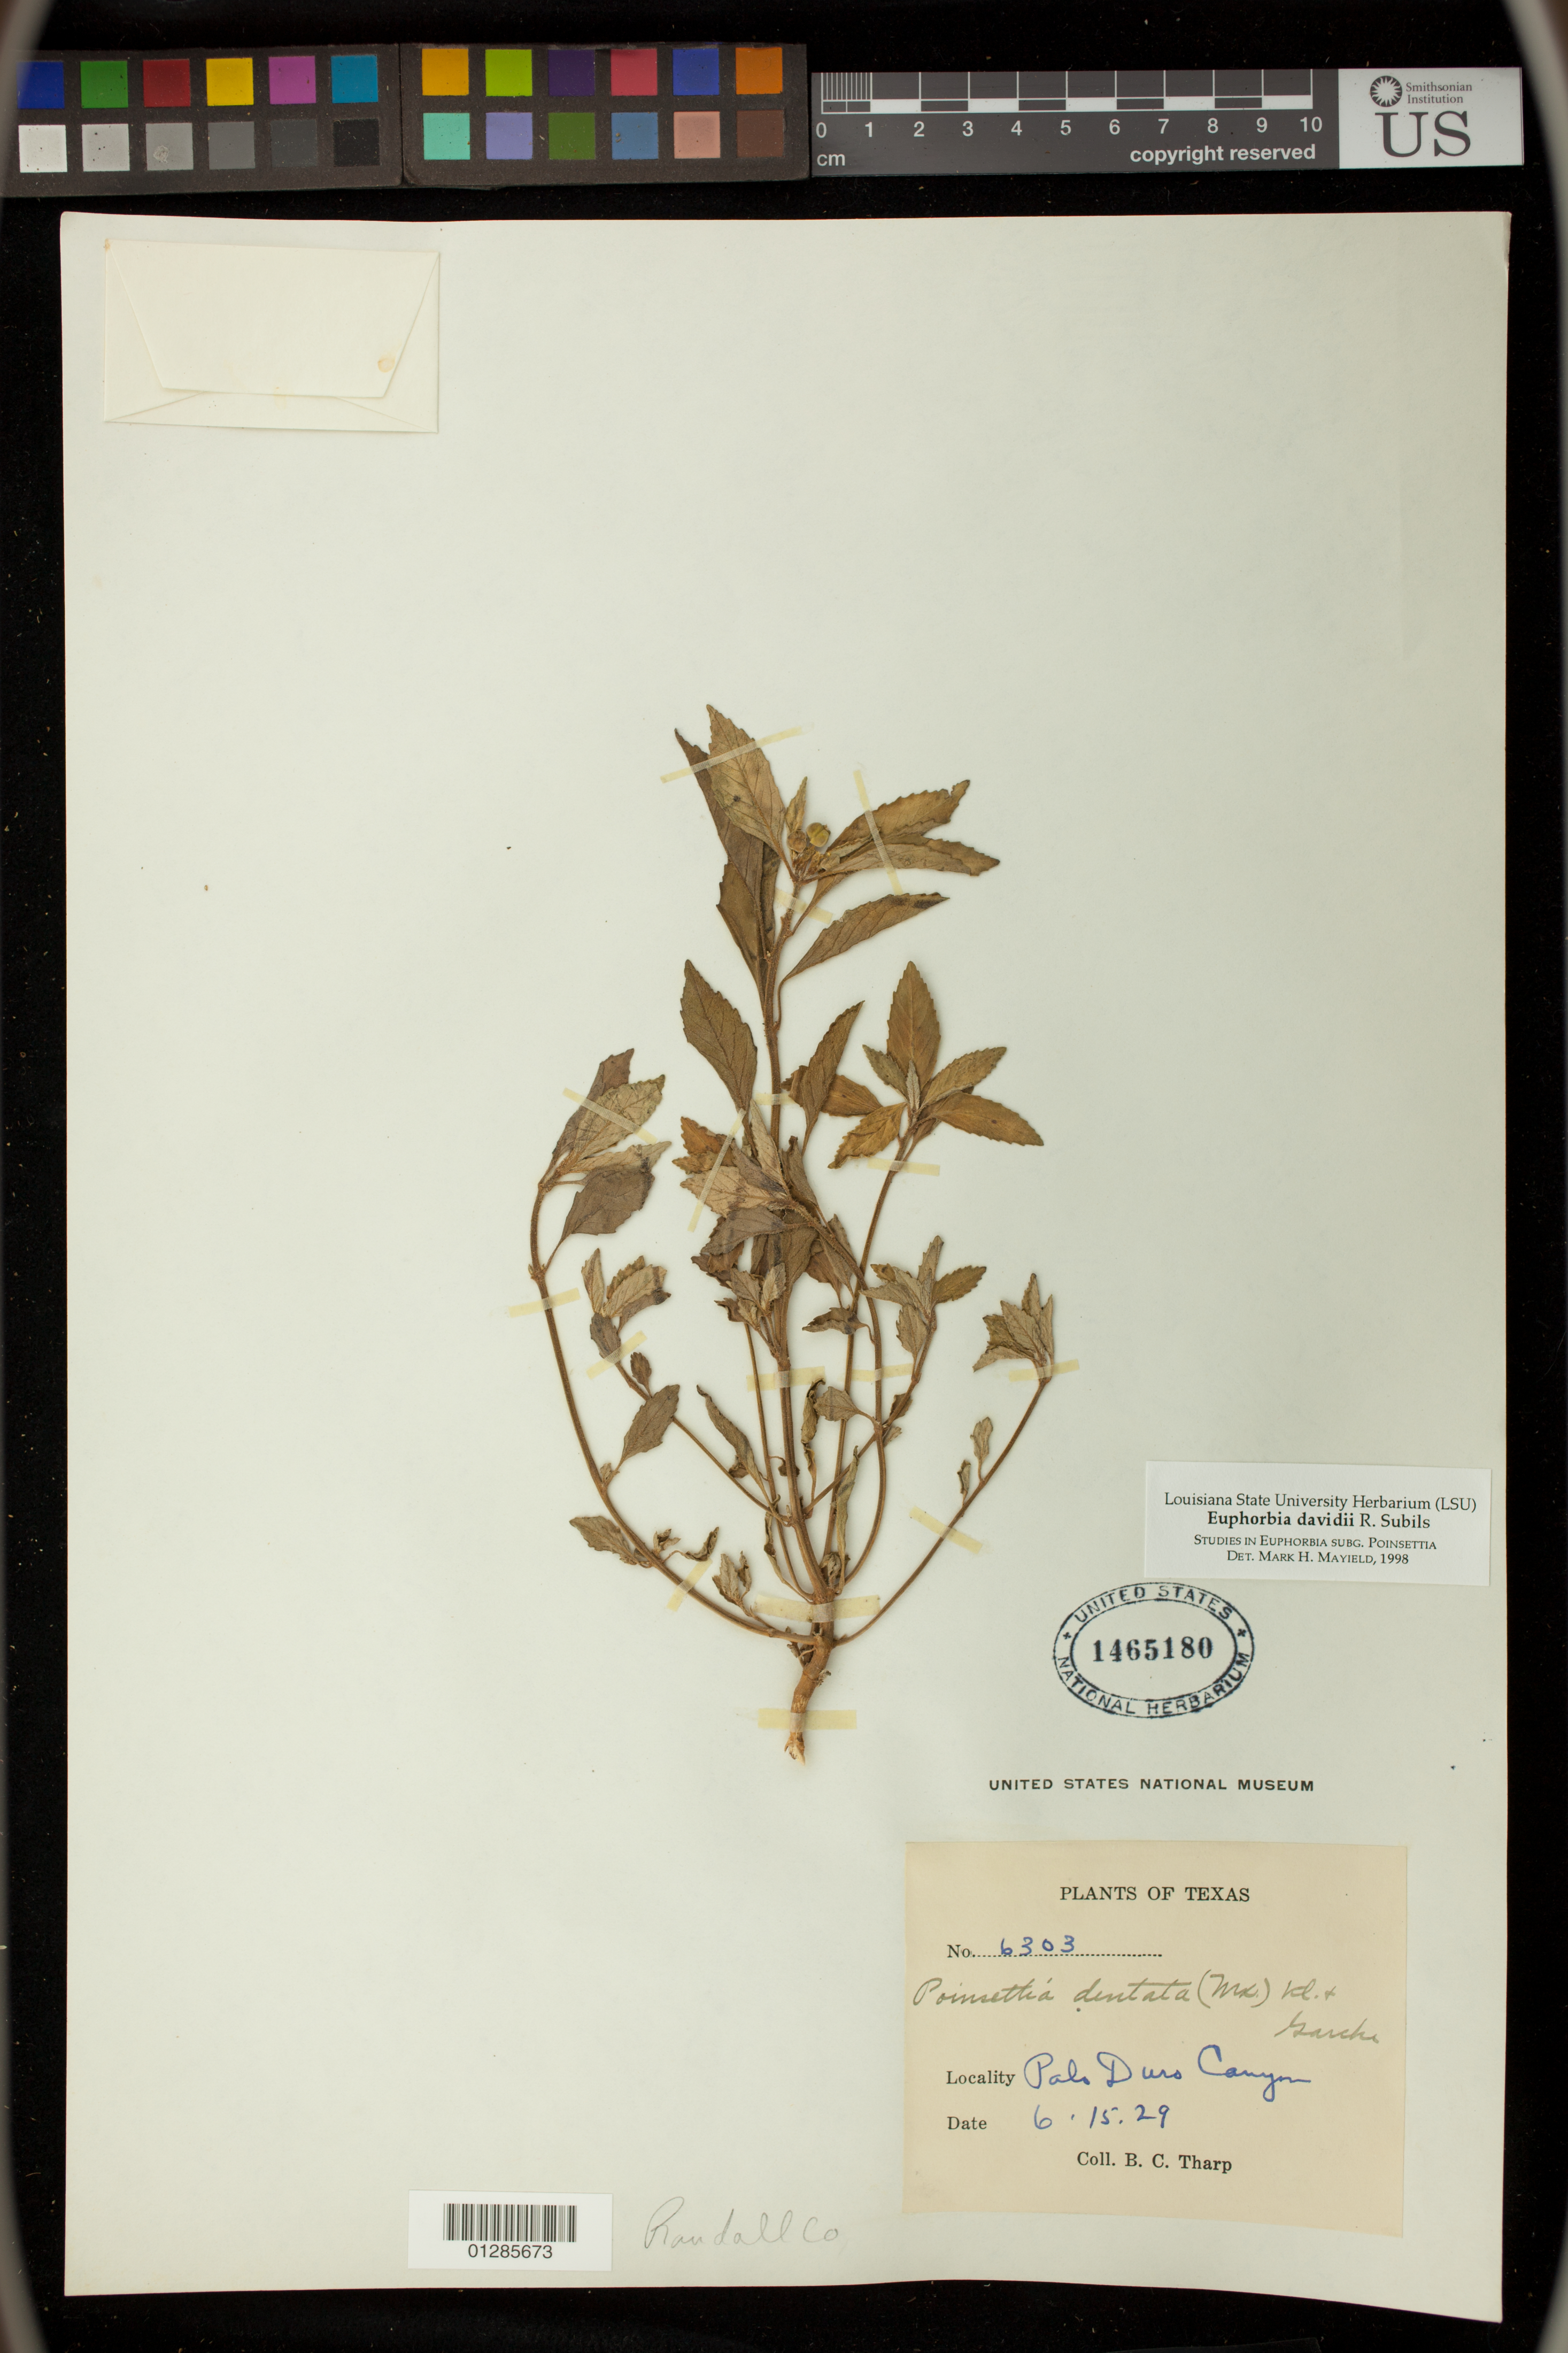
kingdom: Plantae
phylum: Tracheophyta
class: Magnoliopsida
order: Malpighiales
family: Euphorbiaceae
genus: Euphorbia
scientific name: Euphorbia davidii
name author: Subils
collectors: B. C. Tharp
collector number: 6303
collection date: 1929-06-15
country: United States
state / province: Texas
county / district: Briscoe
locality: Palo Duro Canyon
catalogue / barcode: US 1465180